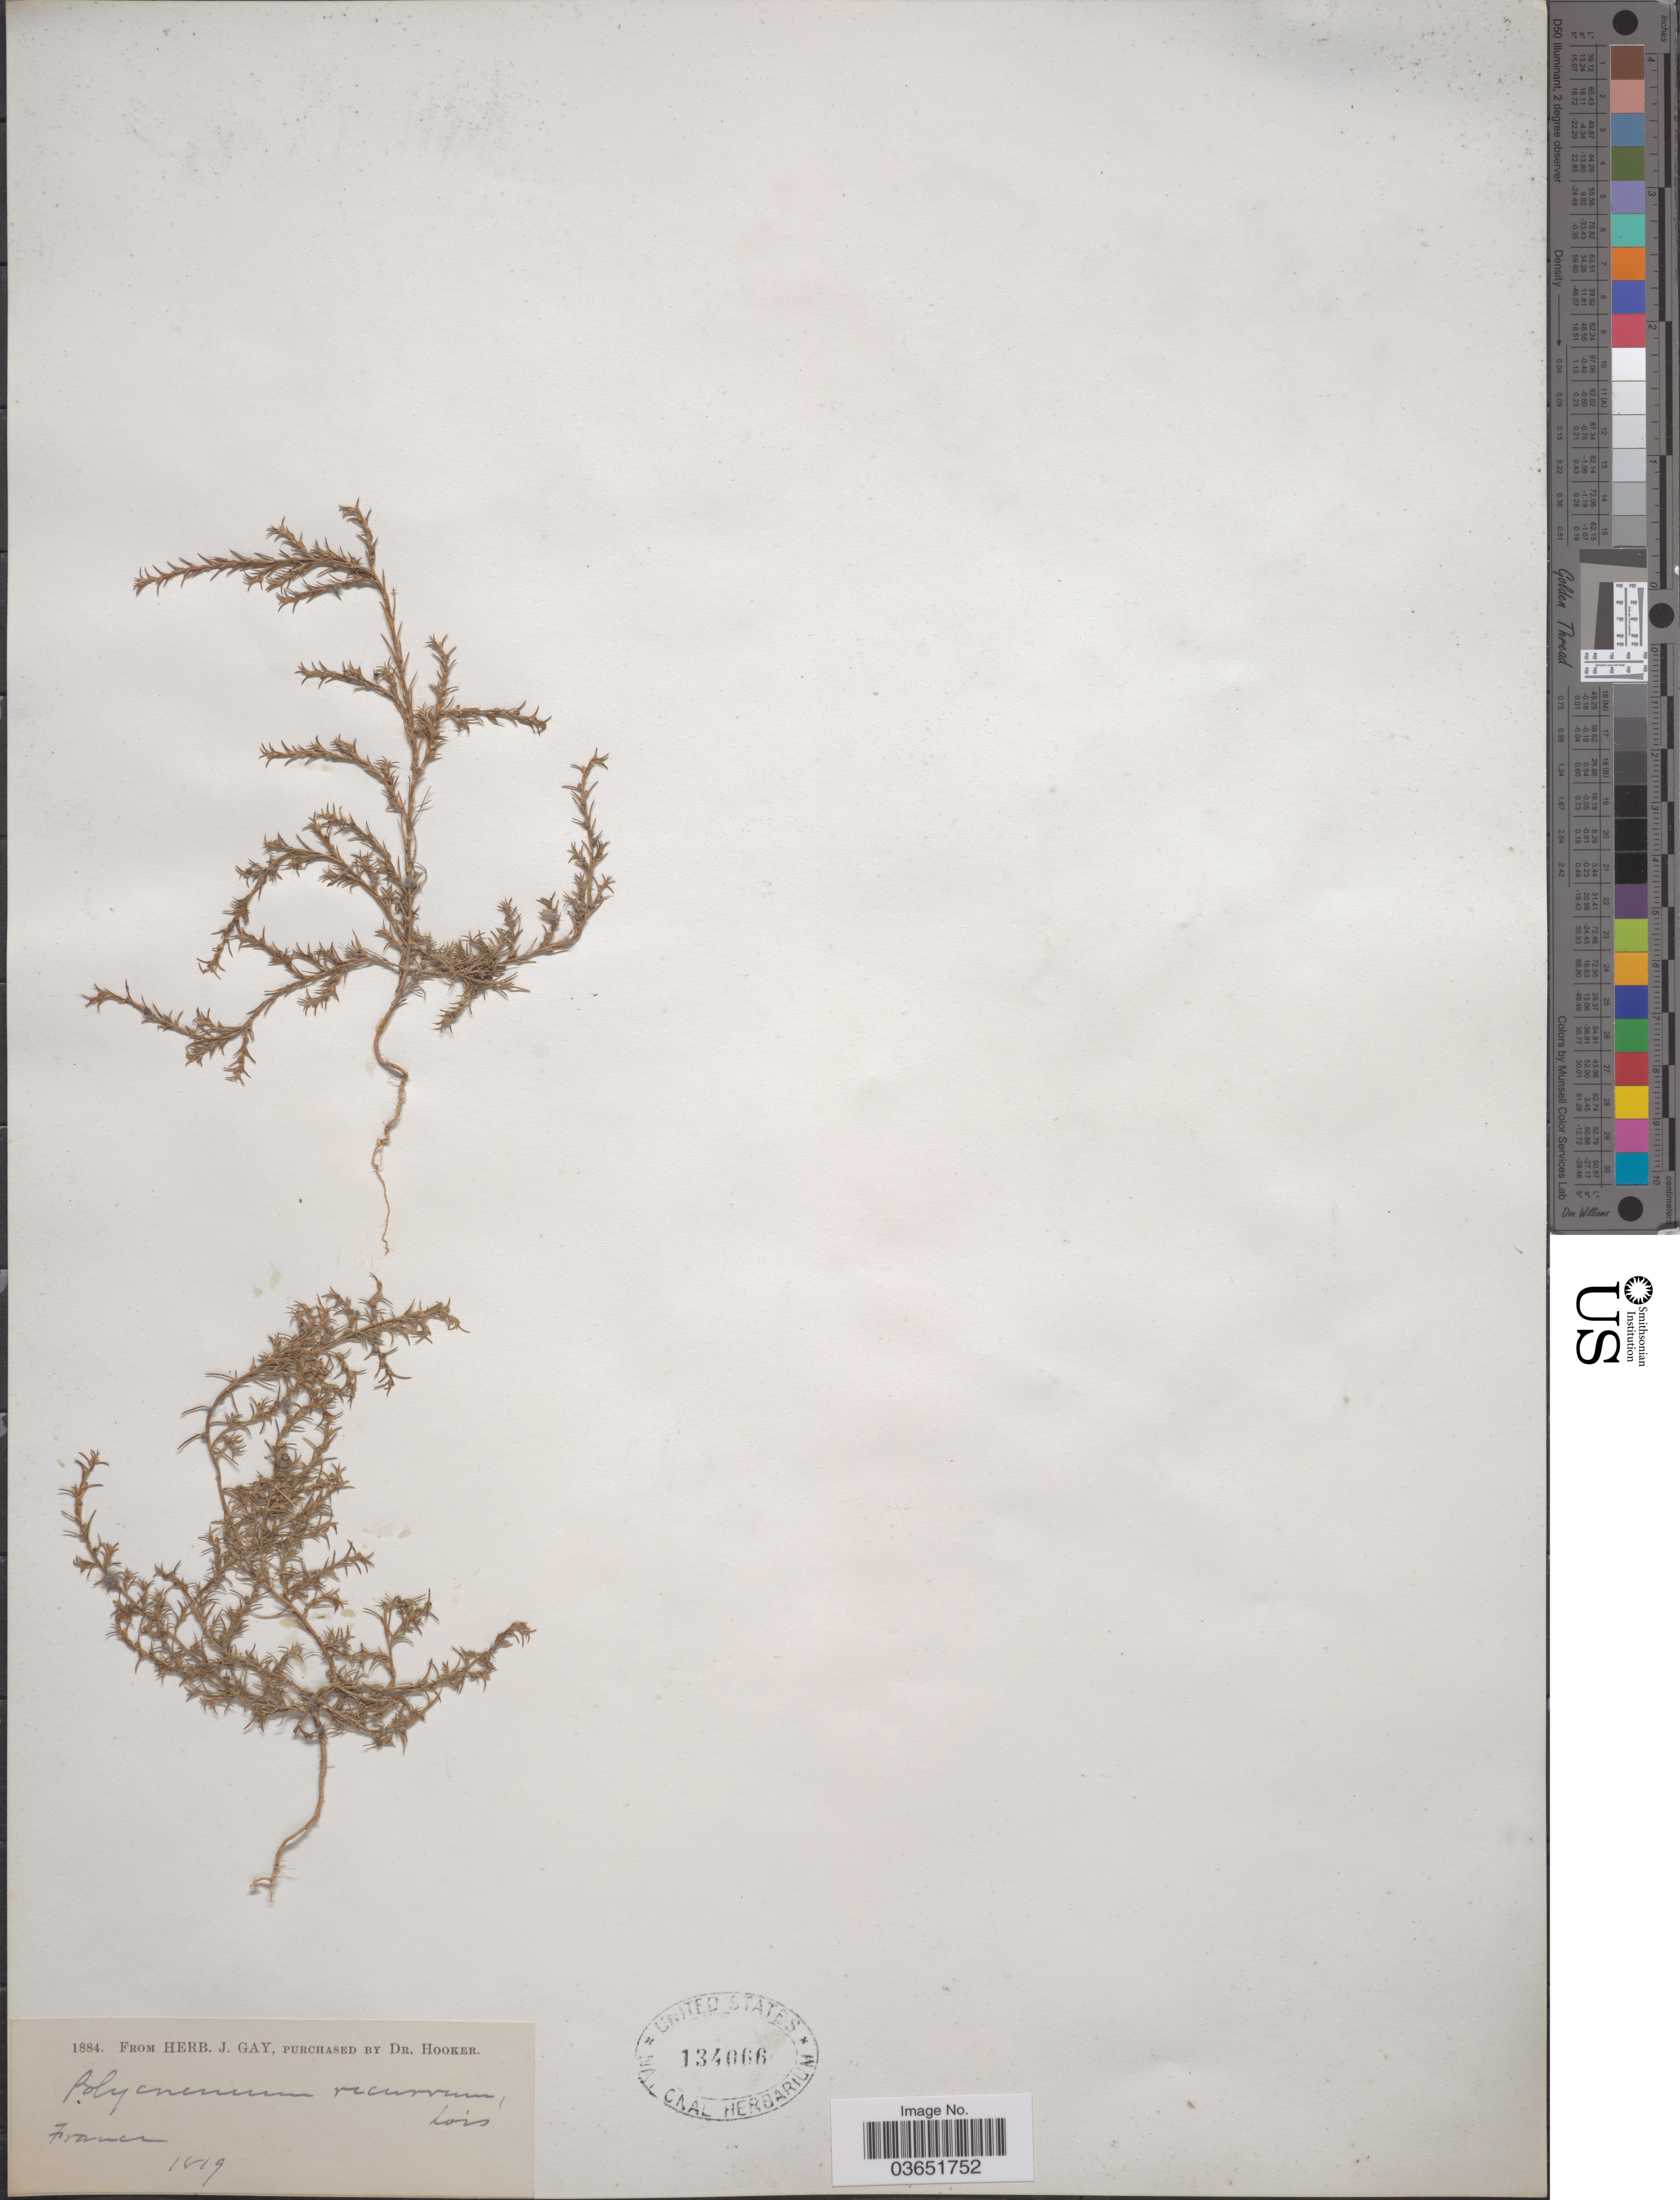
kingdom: Plantae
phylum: Tracheophyta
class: Magnoliopsida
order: Caryophyllales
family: Amaranthaceae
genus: Polycnemum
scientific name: Polycnemum recurvum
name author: Loisel.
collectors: ex herb. J. Gay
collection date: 1819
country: France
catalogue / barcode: US 134066